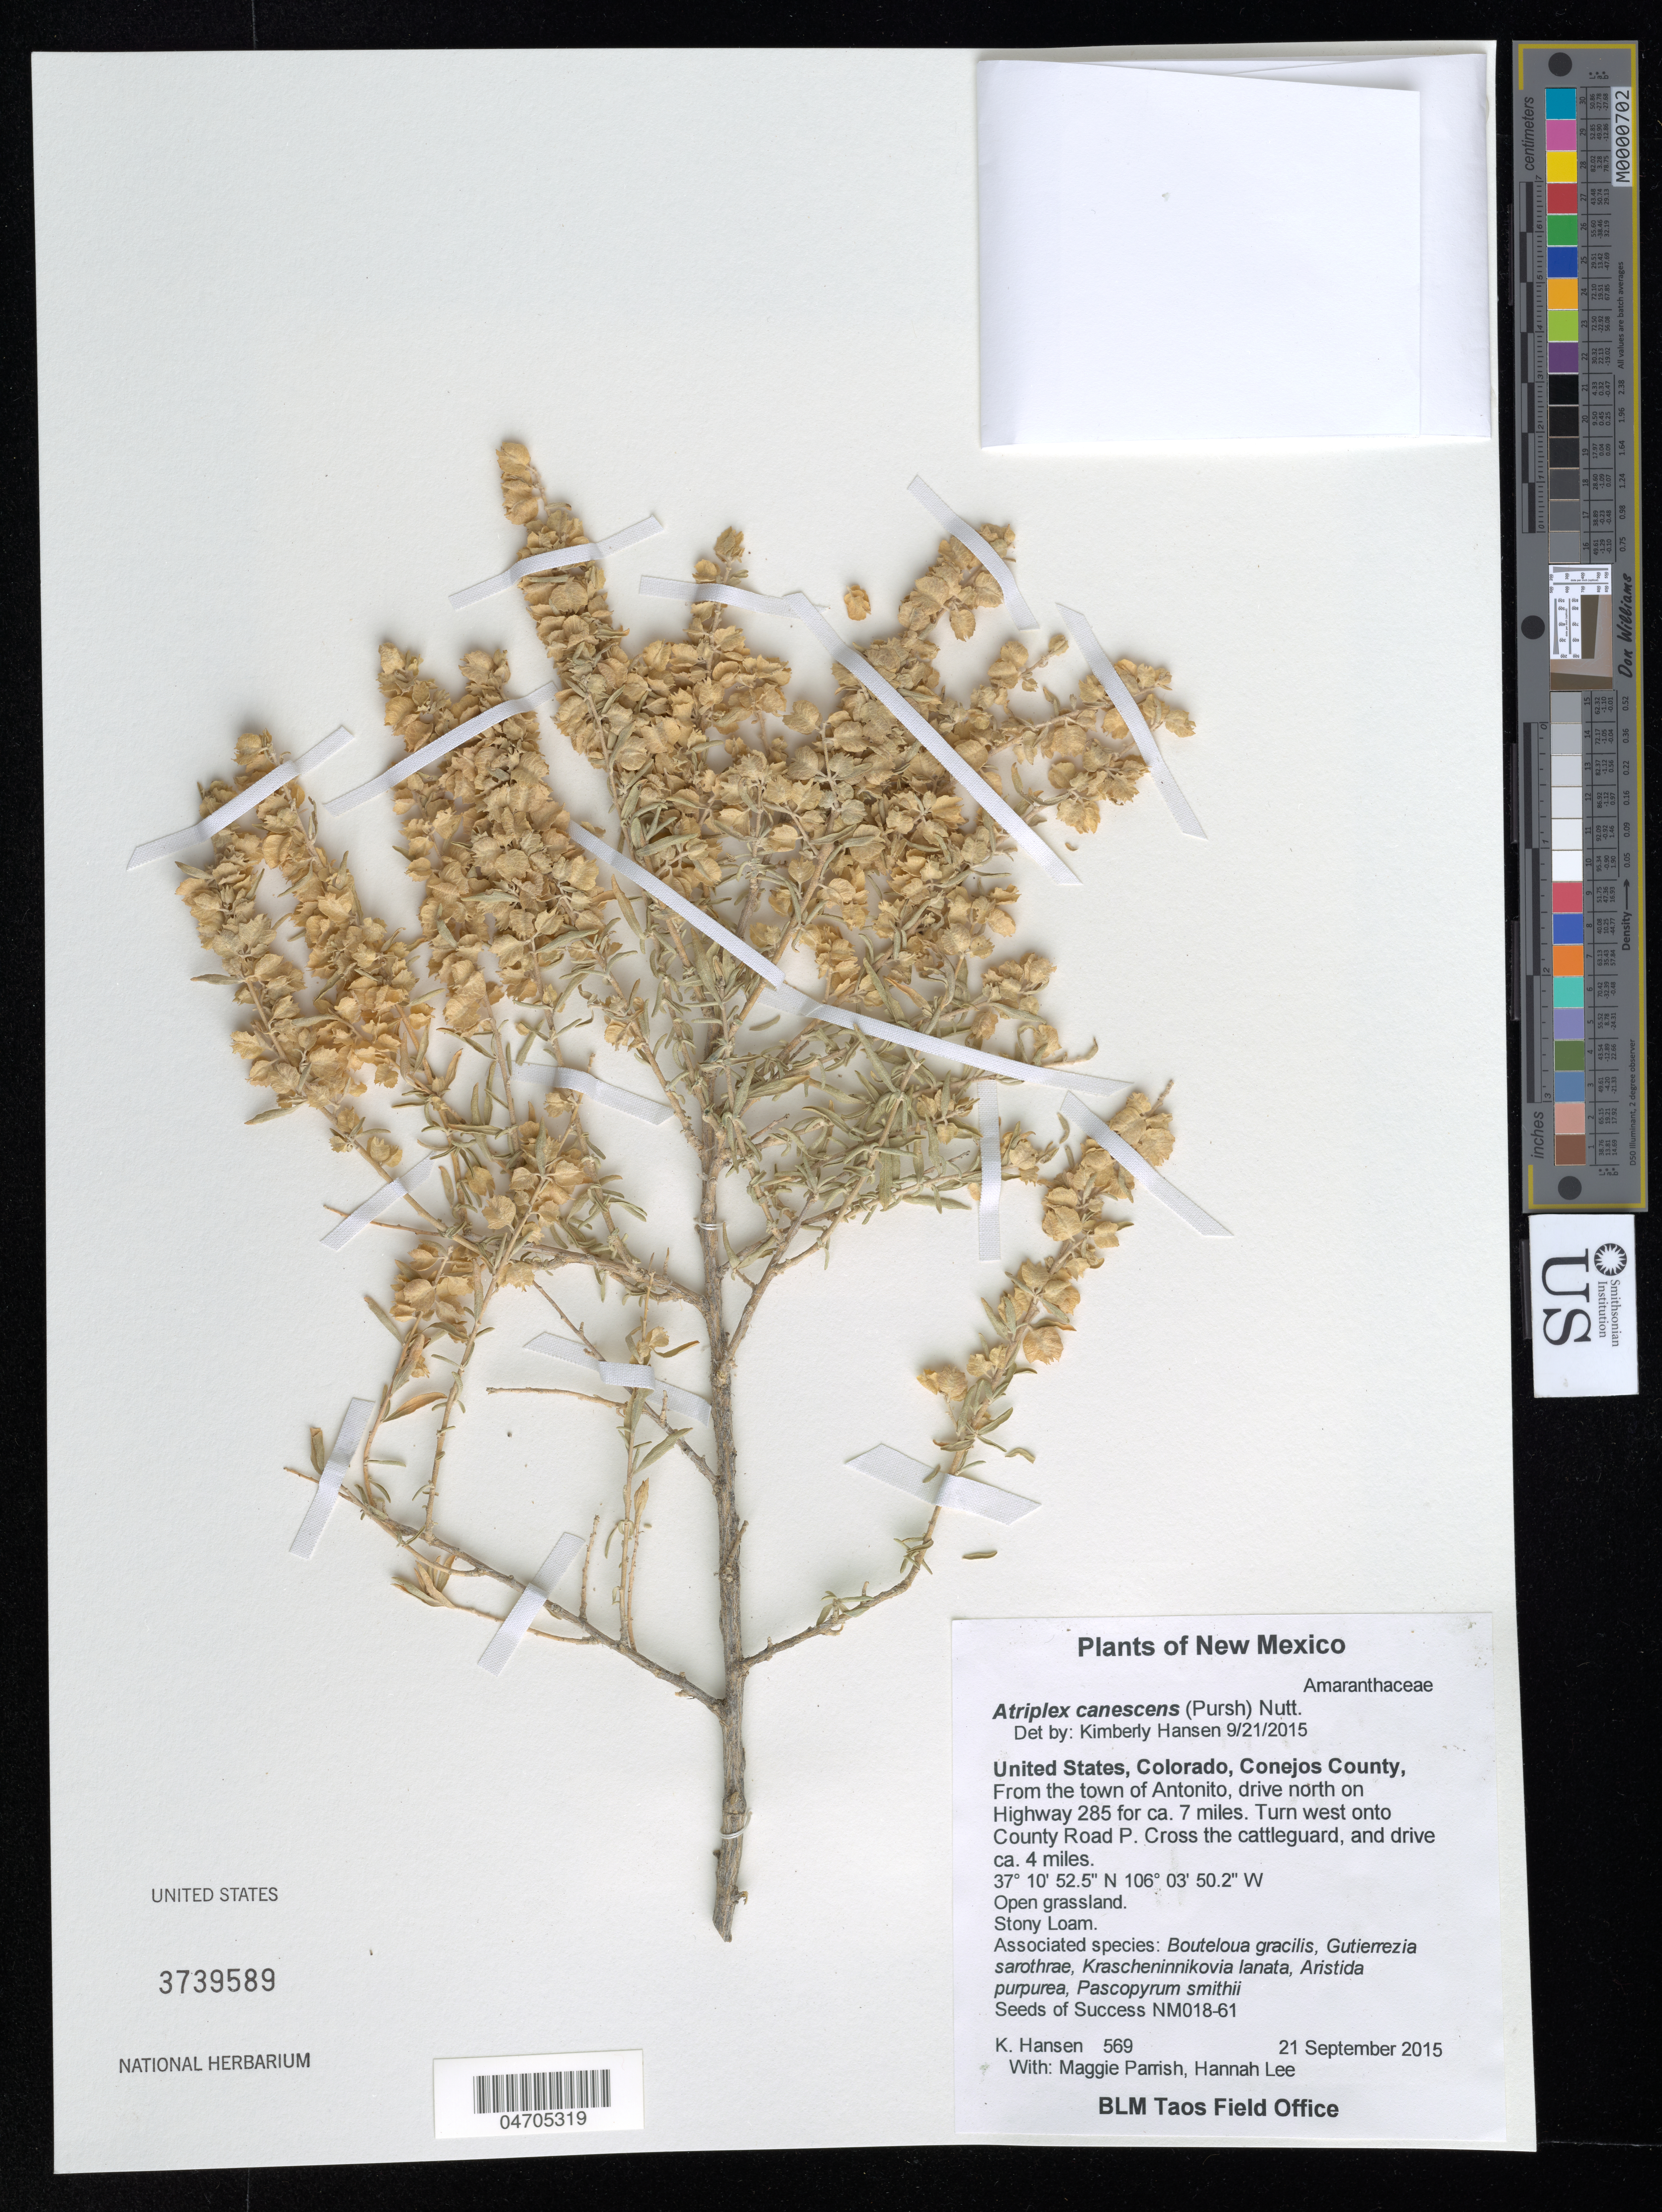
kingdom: Plantae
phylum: Tracheophyta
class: Magnoliopsida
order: Caryophyllales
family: Amaranthaceae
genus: Atriplex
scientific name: Atriplex canescens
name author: (Pursh) Nutt.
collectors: K. Hansen, M. Parrish & H. Lee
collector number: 569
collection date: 2015-09-21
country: United States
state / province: Colorado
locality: Conejos County, From the town of Antonito, drive north on Highway 285 for ca. 7 miles. Turn west onto County Road P. Cross the cattleguard, and drive ca. 4 miles.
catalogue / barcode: US 3739589